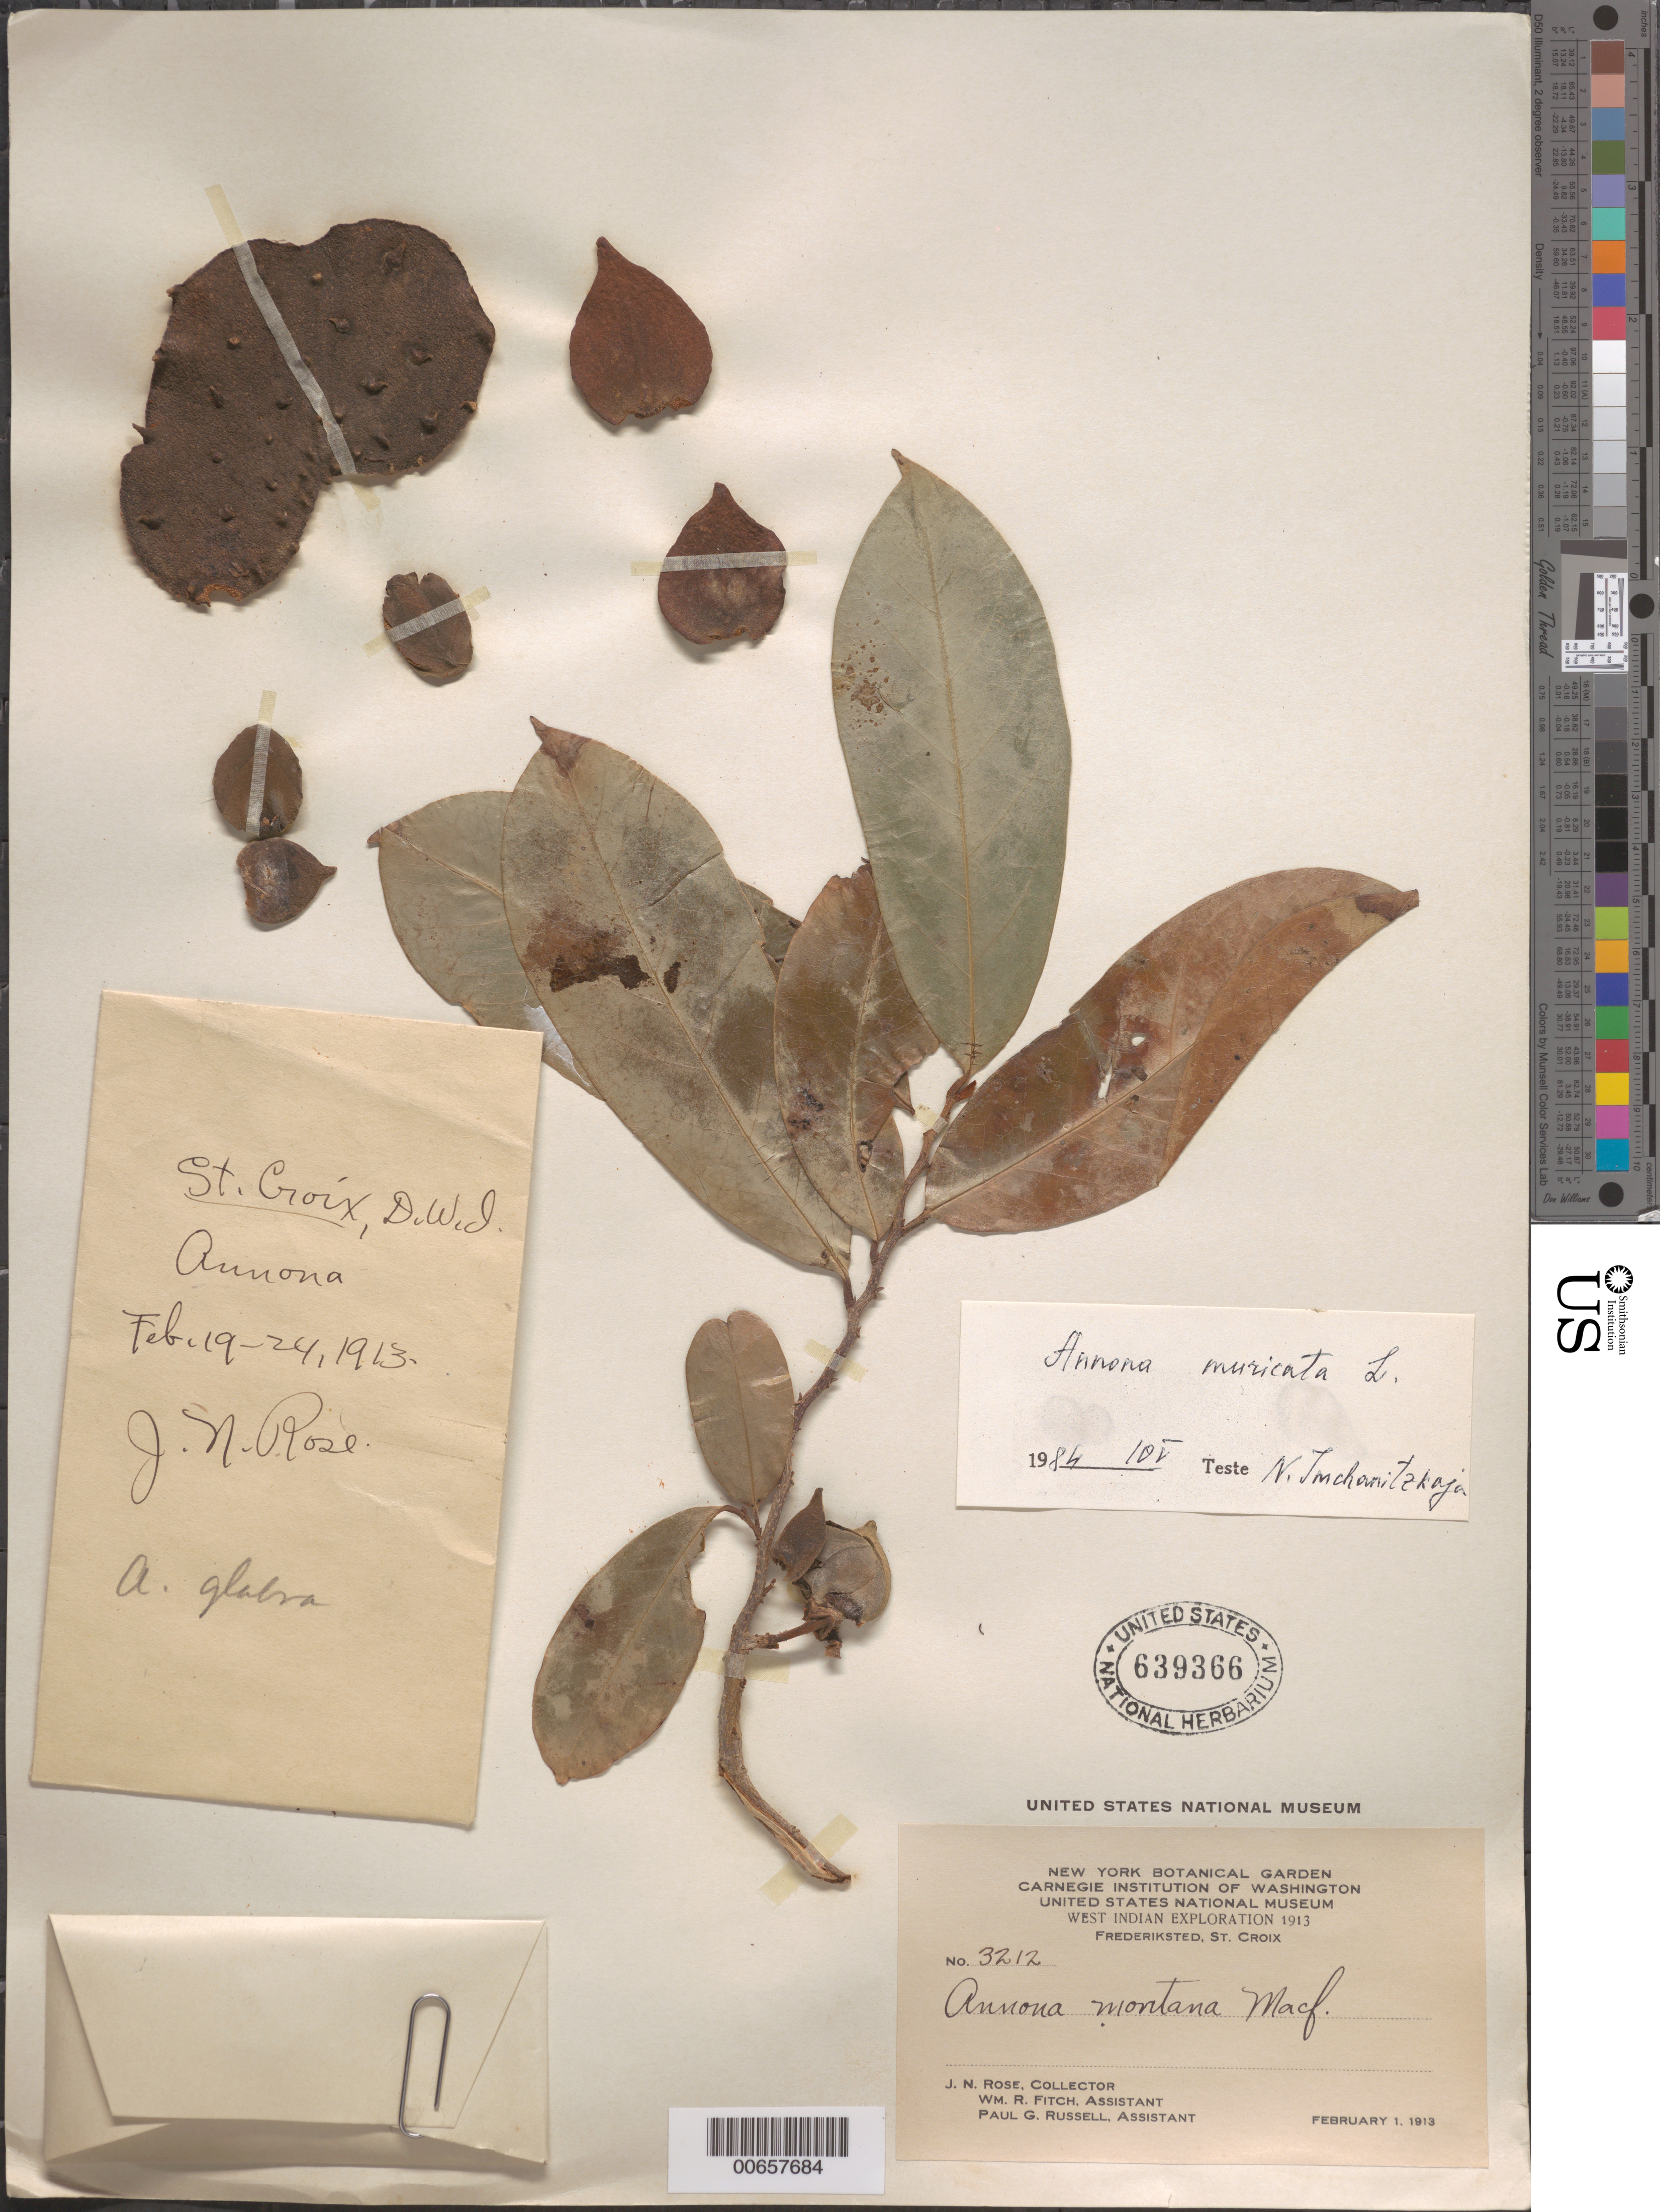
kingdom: Plantae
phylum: Tracheophyta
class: Magnoliopsida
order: Magnoliales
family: Annonaceae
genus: Annona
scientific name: Annona muricata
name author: L.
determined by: McChanitzkaja, N.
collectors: J. N. Rose, W. R. Fitch & P. G. Russell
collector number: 3212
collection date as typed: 01 Feb 1913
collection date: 1913-02-01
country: U.S. Virgin Islands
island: St. Croix Island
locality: Frederiksted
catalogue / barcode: US 639366